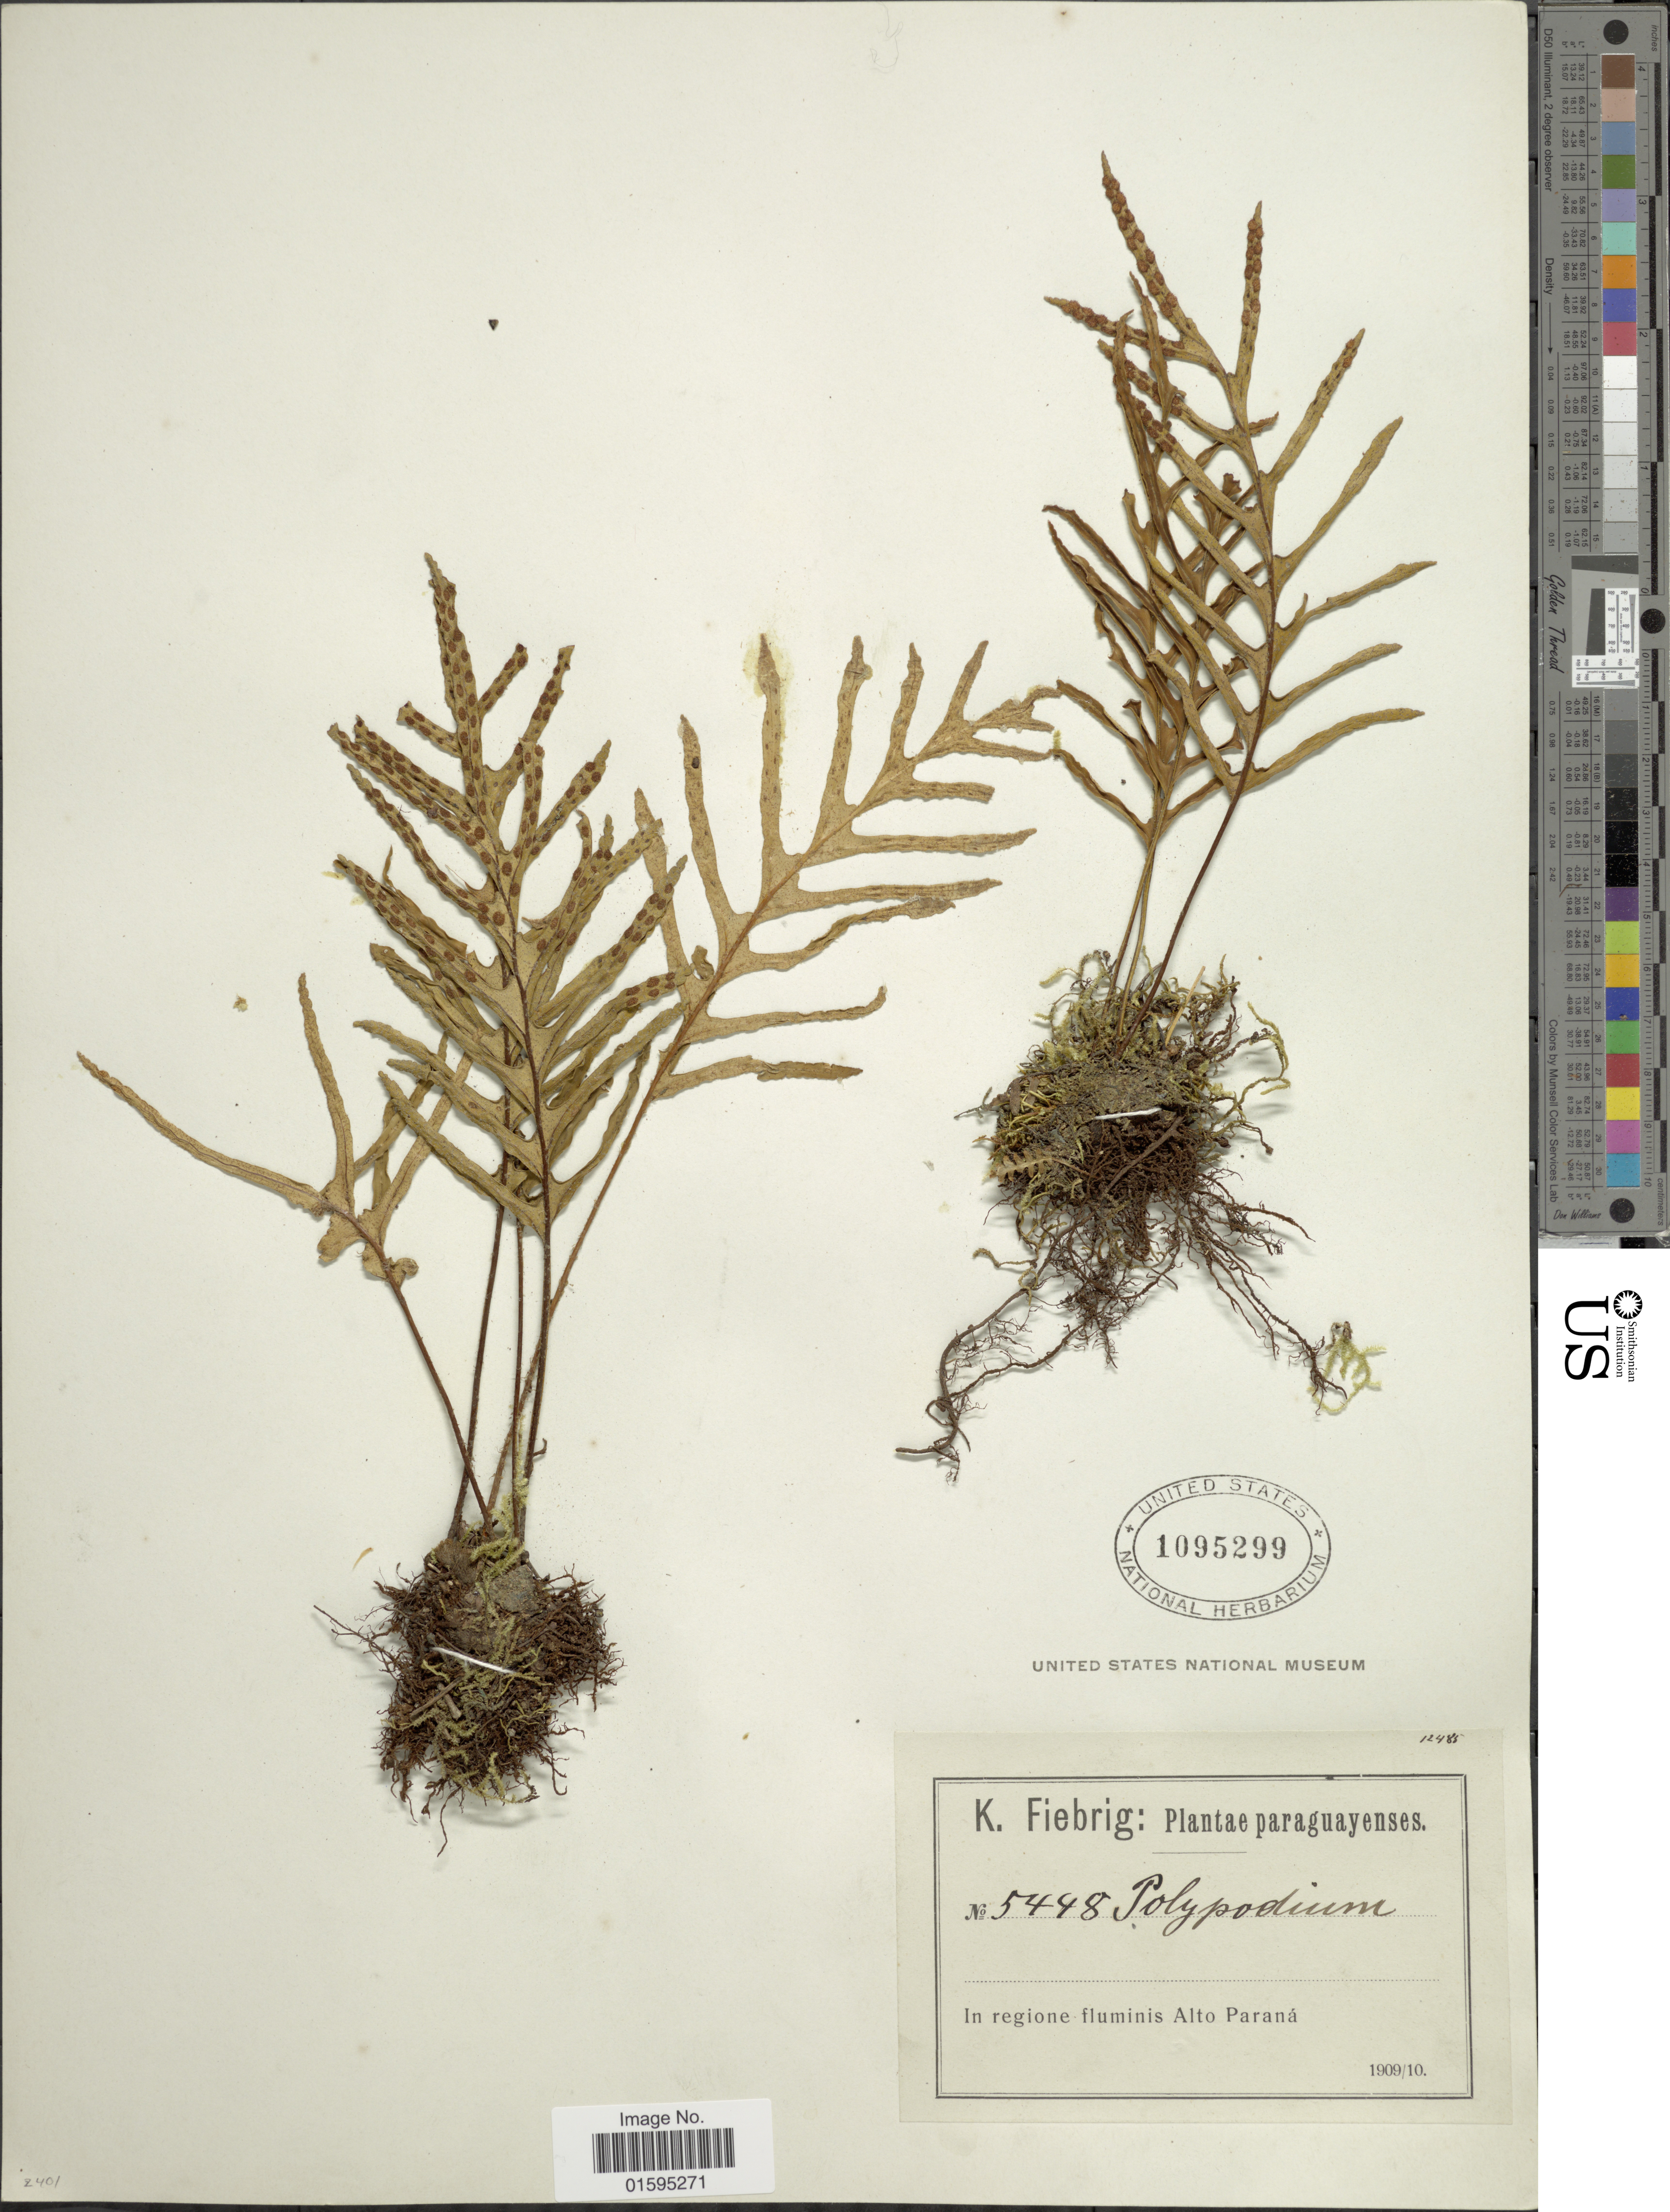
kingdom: Plantae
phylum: Tracheophyta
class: Polypodiopsida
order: Polypodiales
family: Polypodiaceae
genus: Polypodium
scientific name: Polypodium pleopeltifolium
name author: Raddi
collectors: K. Fiebrig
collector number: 5448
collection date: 1909/1910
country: Paraguay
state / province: Alto Parana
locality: In regione fluminis Alto Paraná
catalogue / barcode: US 1095299